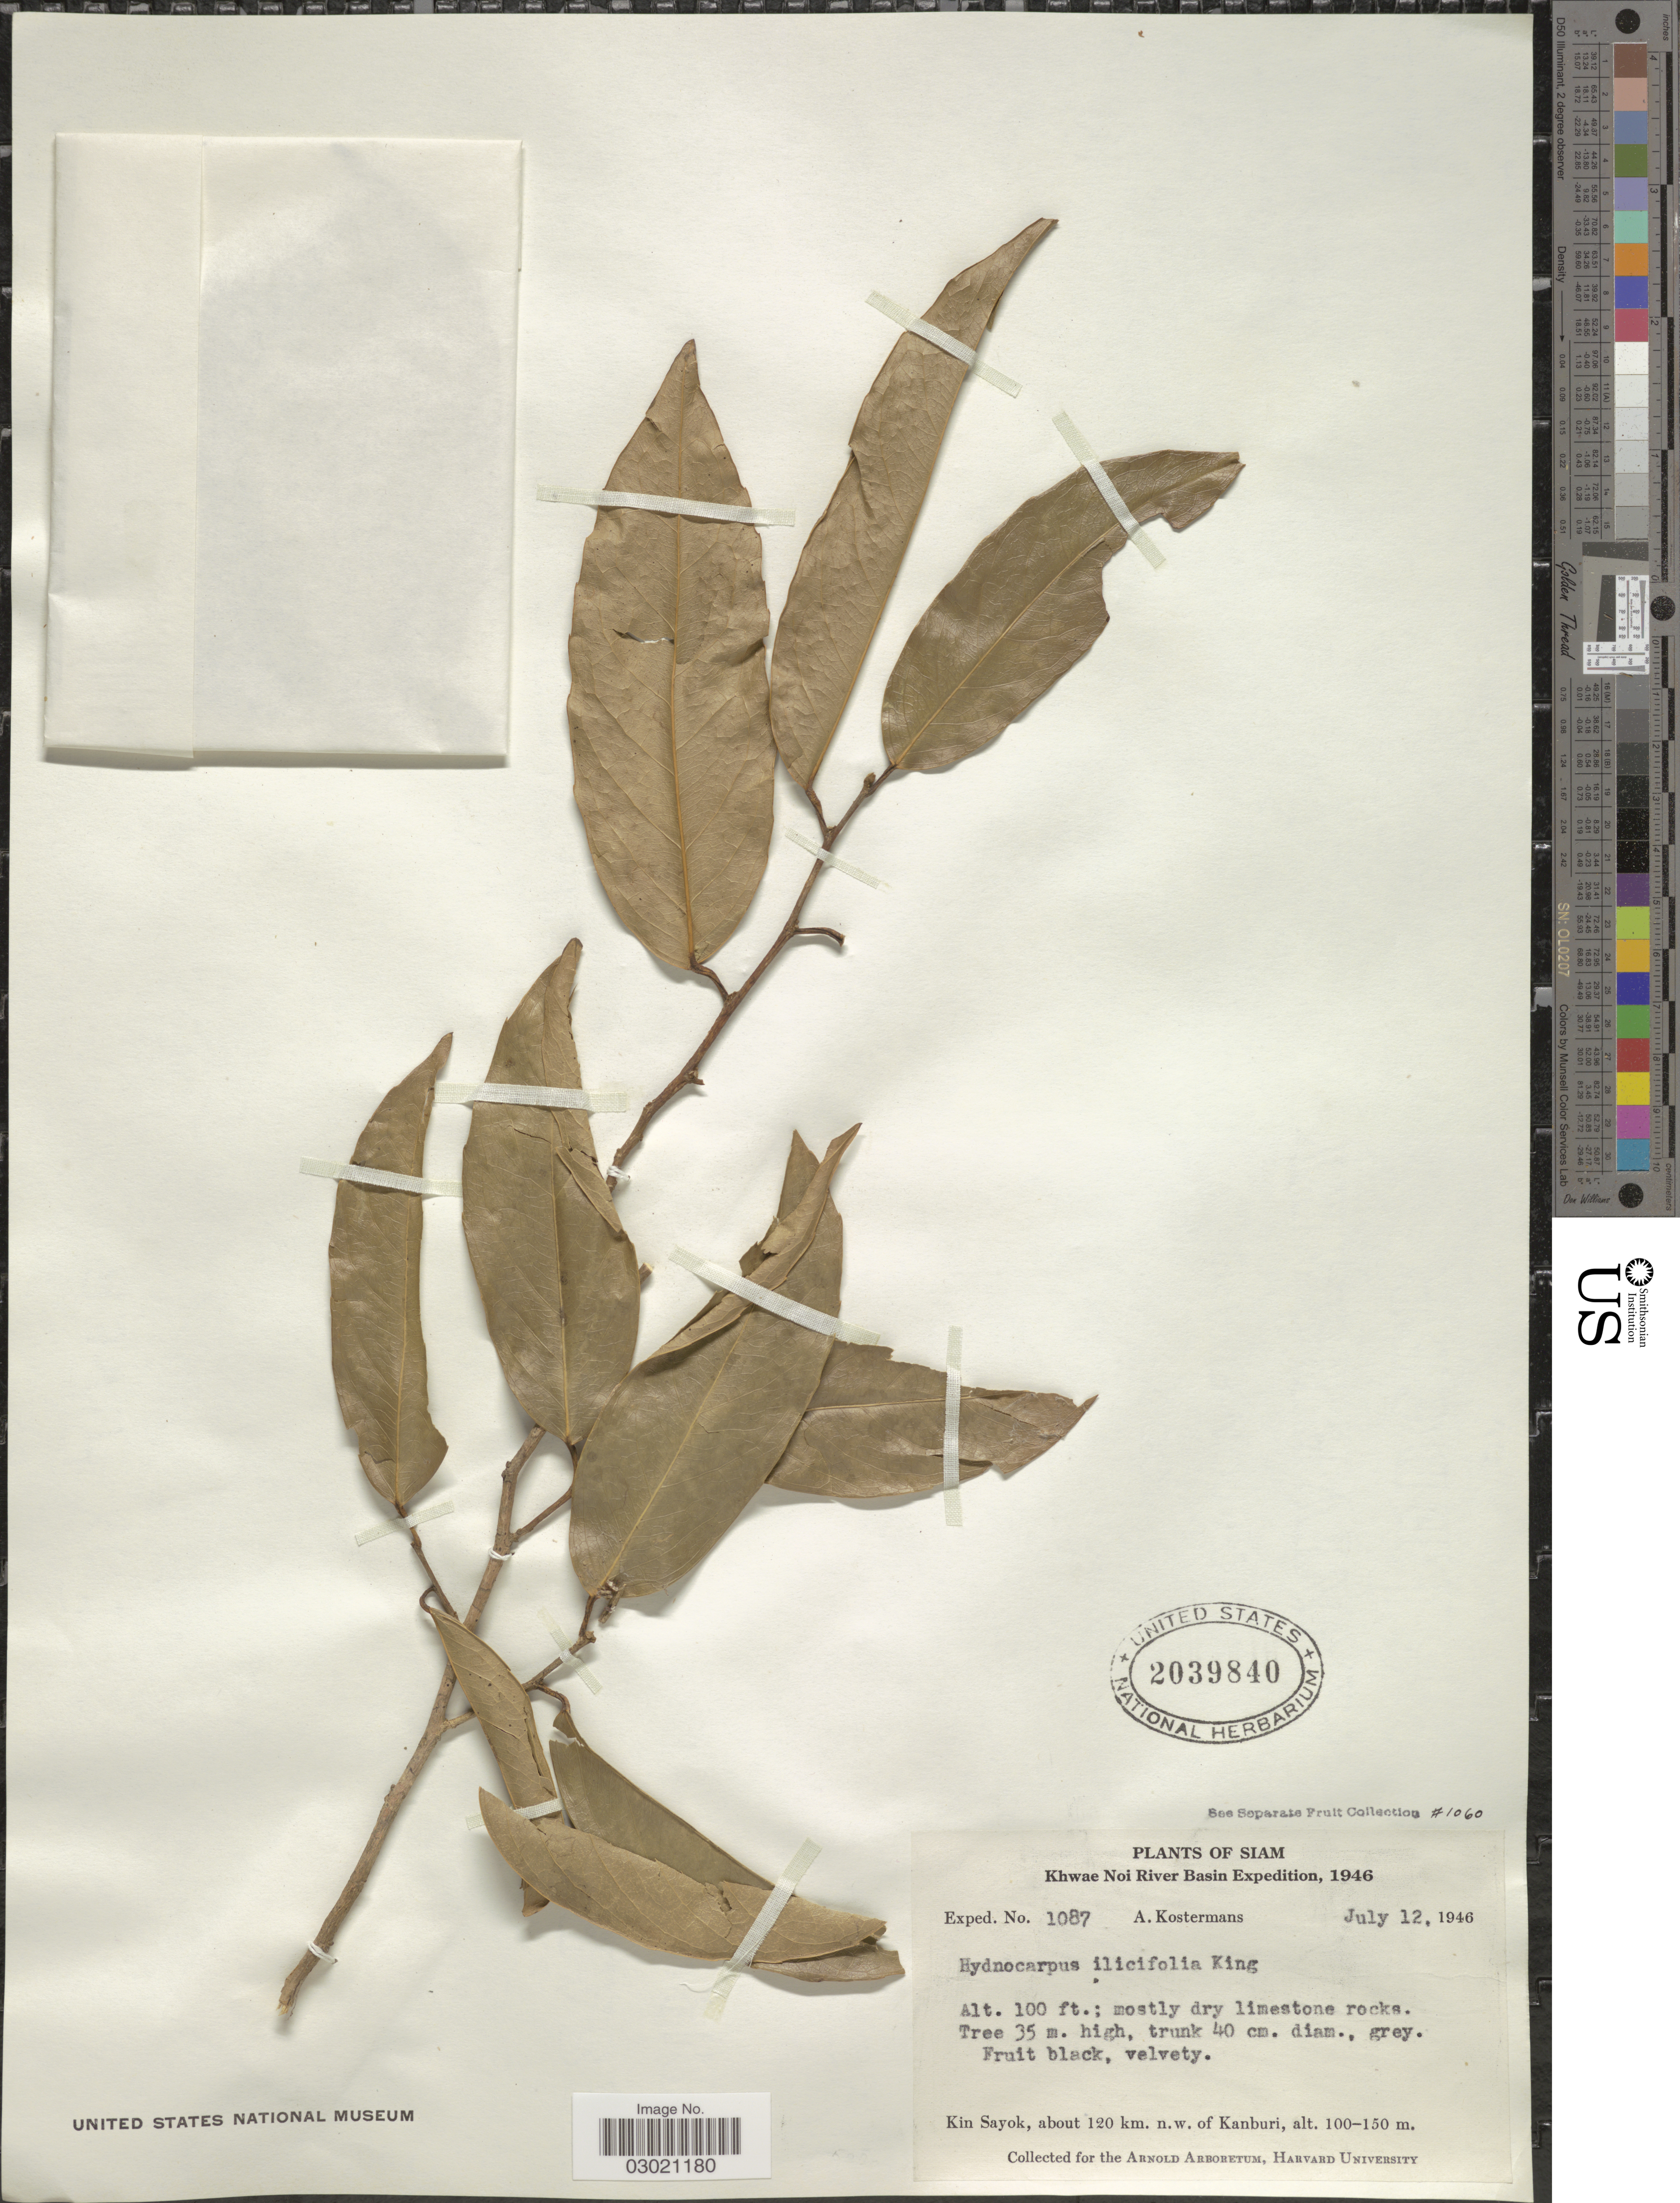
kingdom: Plantae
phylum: Tracheophyta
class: Magnoliopsida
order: Malpighiales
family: Achariaceae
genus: Hydnocarpus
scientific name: Hydnocarpus ilicifolius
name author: R.M. King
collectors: A. J. G. Kostermans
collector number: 1087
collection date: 1946-07-12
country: Thailand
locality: Siam, Khwae Noi River Basin, Kin Sayok, about 120 km. n.w. of Kanburi.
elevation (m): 30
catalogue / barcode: US 2039840